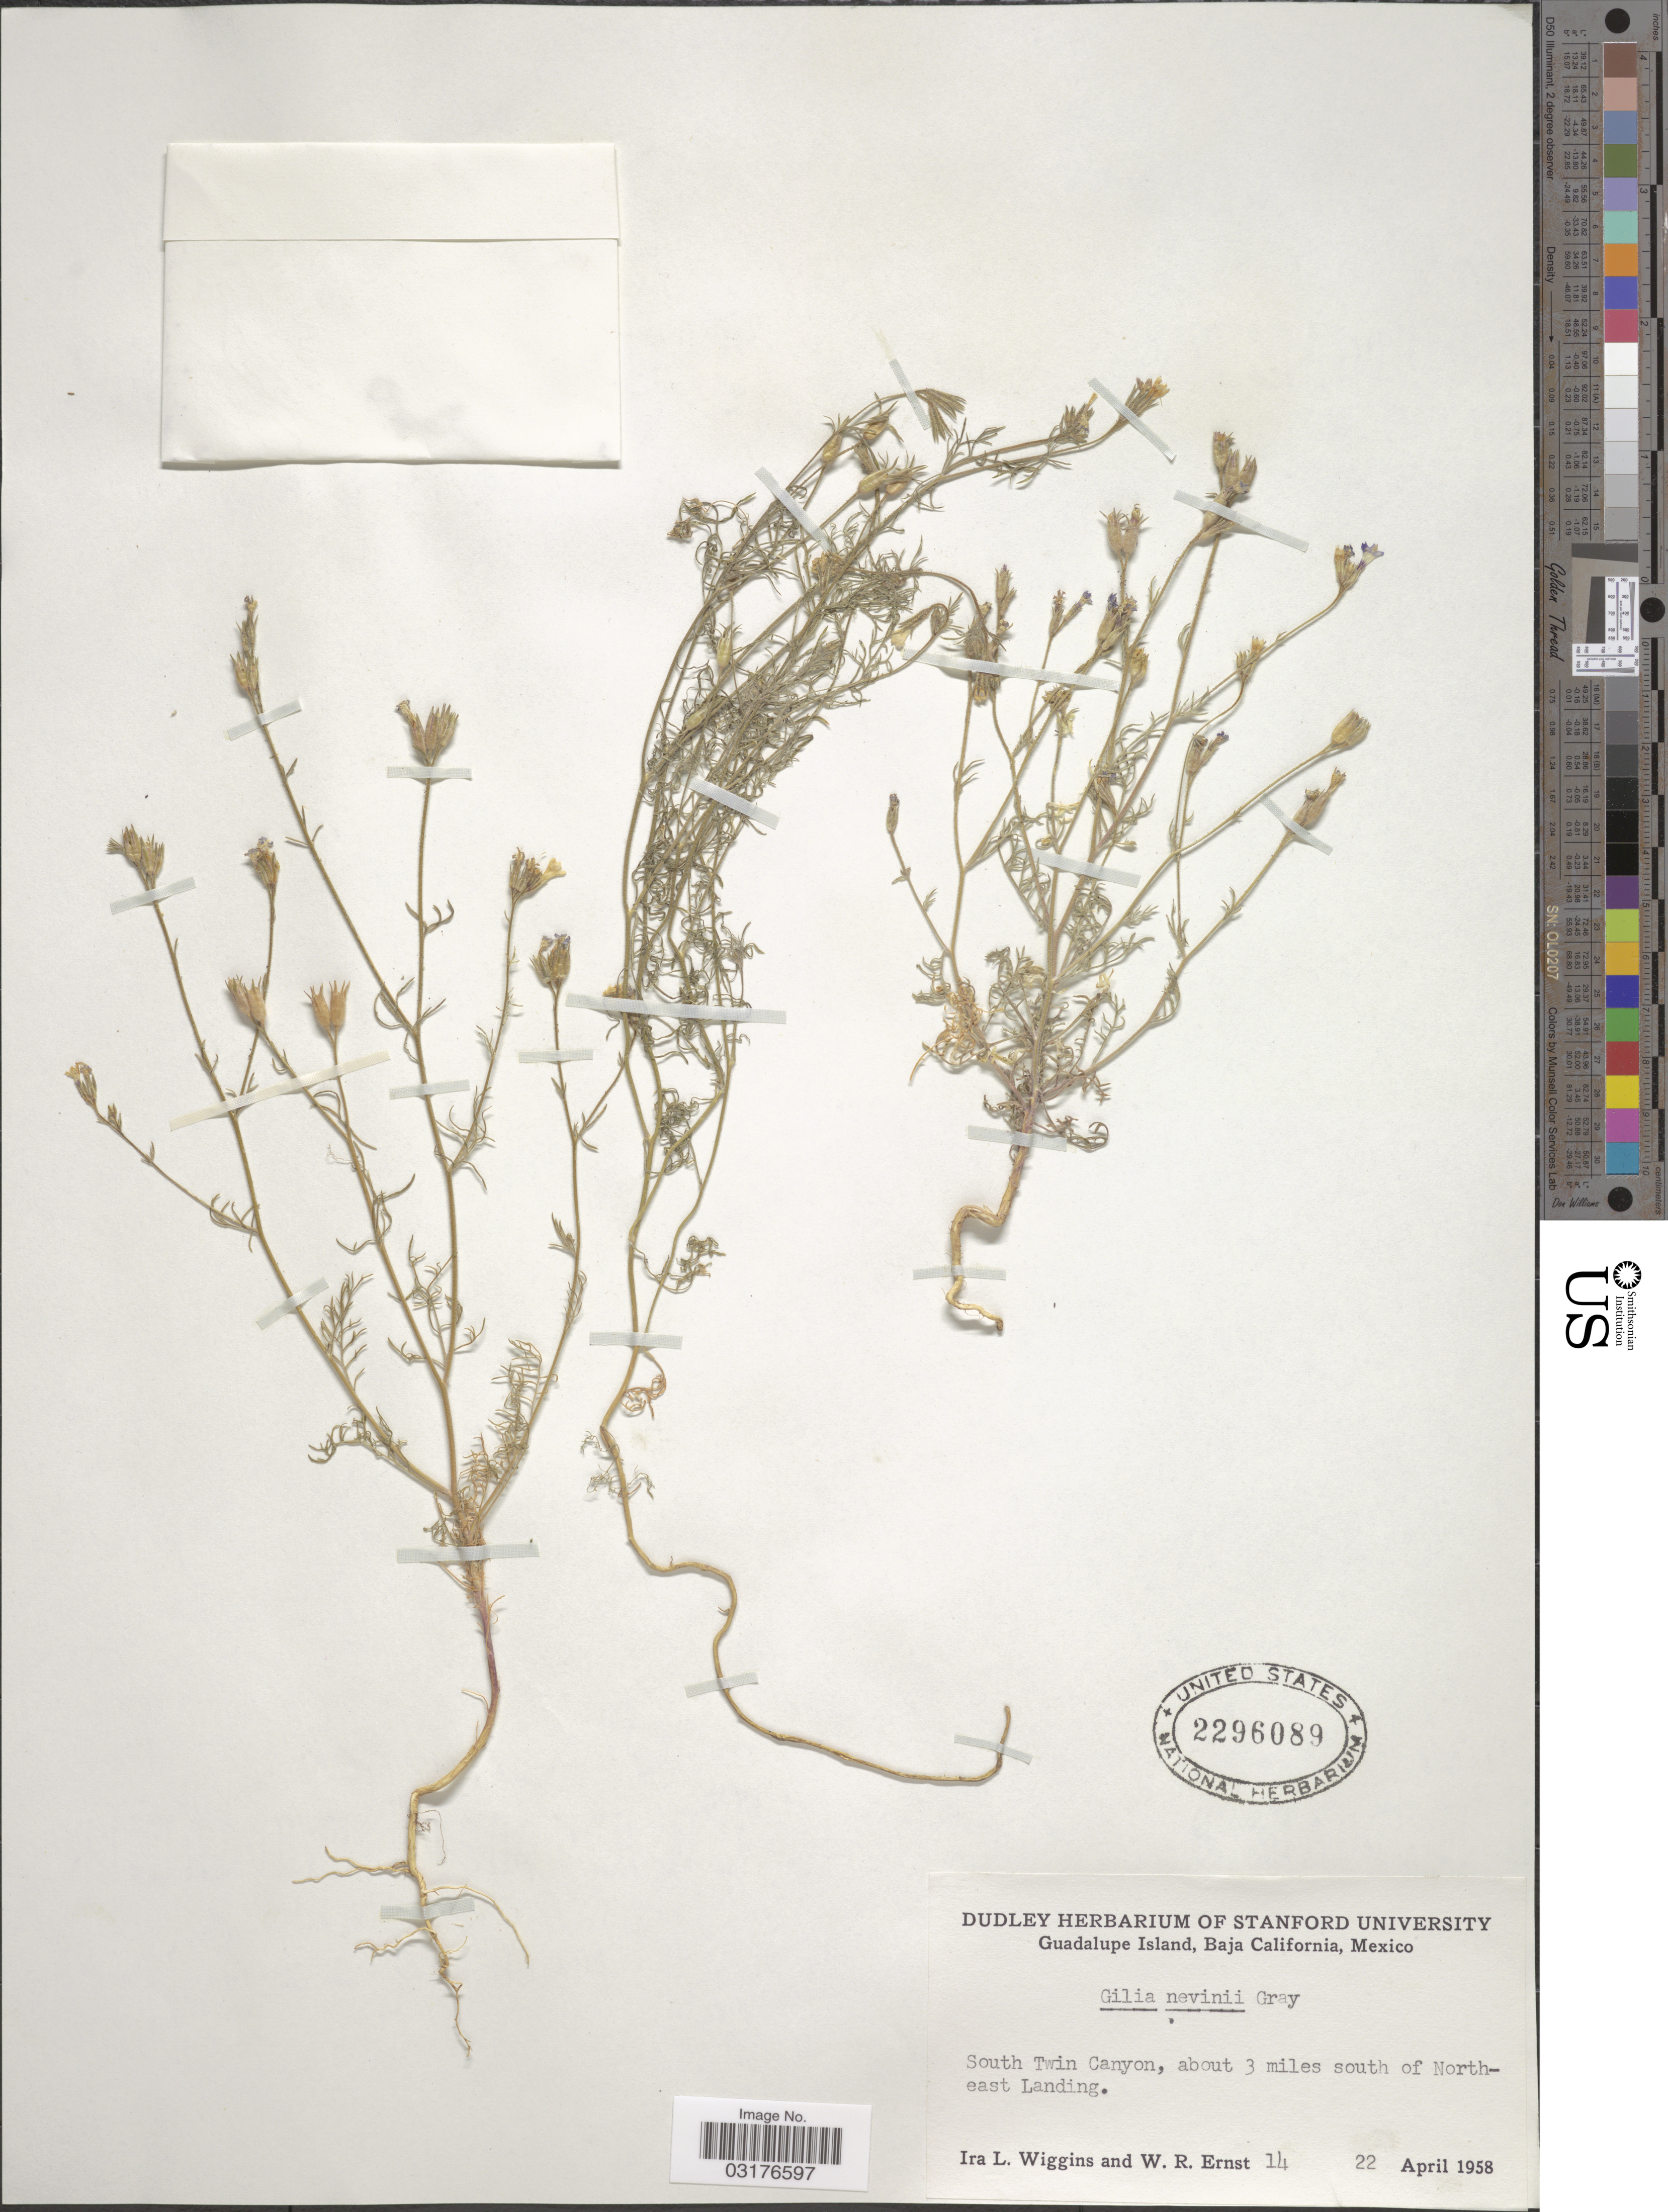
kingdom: Plantae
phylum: Tracheophyta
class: Magnoliopsida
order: Ericales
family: Polemoniaceae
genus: Gilia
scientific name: Gilia nevinii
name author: A. Gray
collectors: I. L. Wiggins & W. R. Ernst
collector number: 14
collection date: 1958-04-22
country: Mexico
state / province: Baja California Norte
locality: Guadalupe Island. South Twin Canyon, about 3 miles south of North-east Landing.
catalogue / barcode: US 2296089